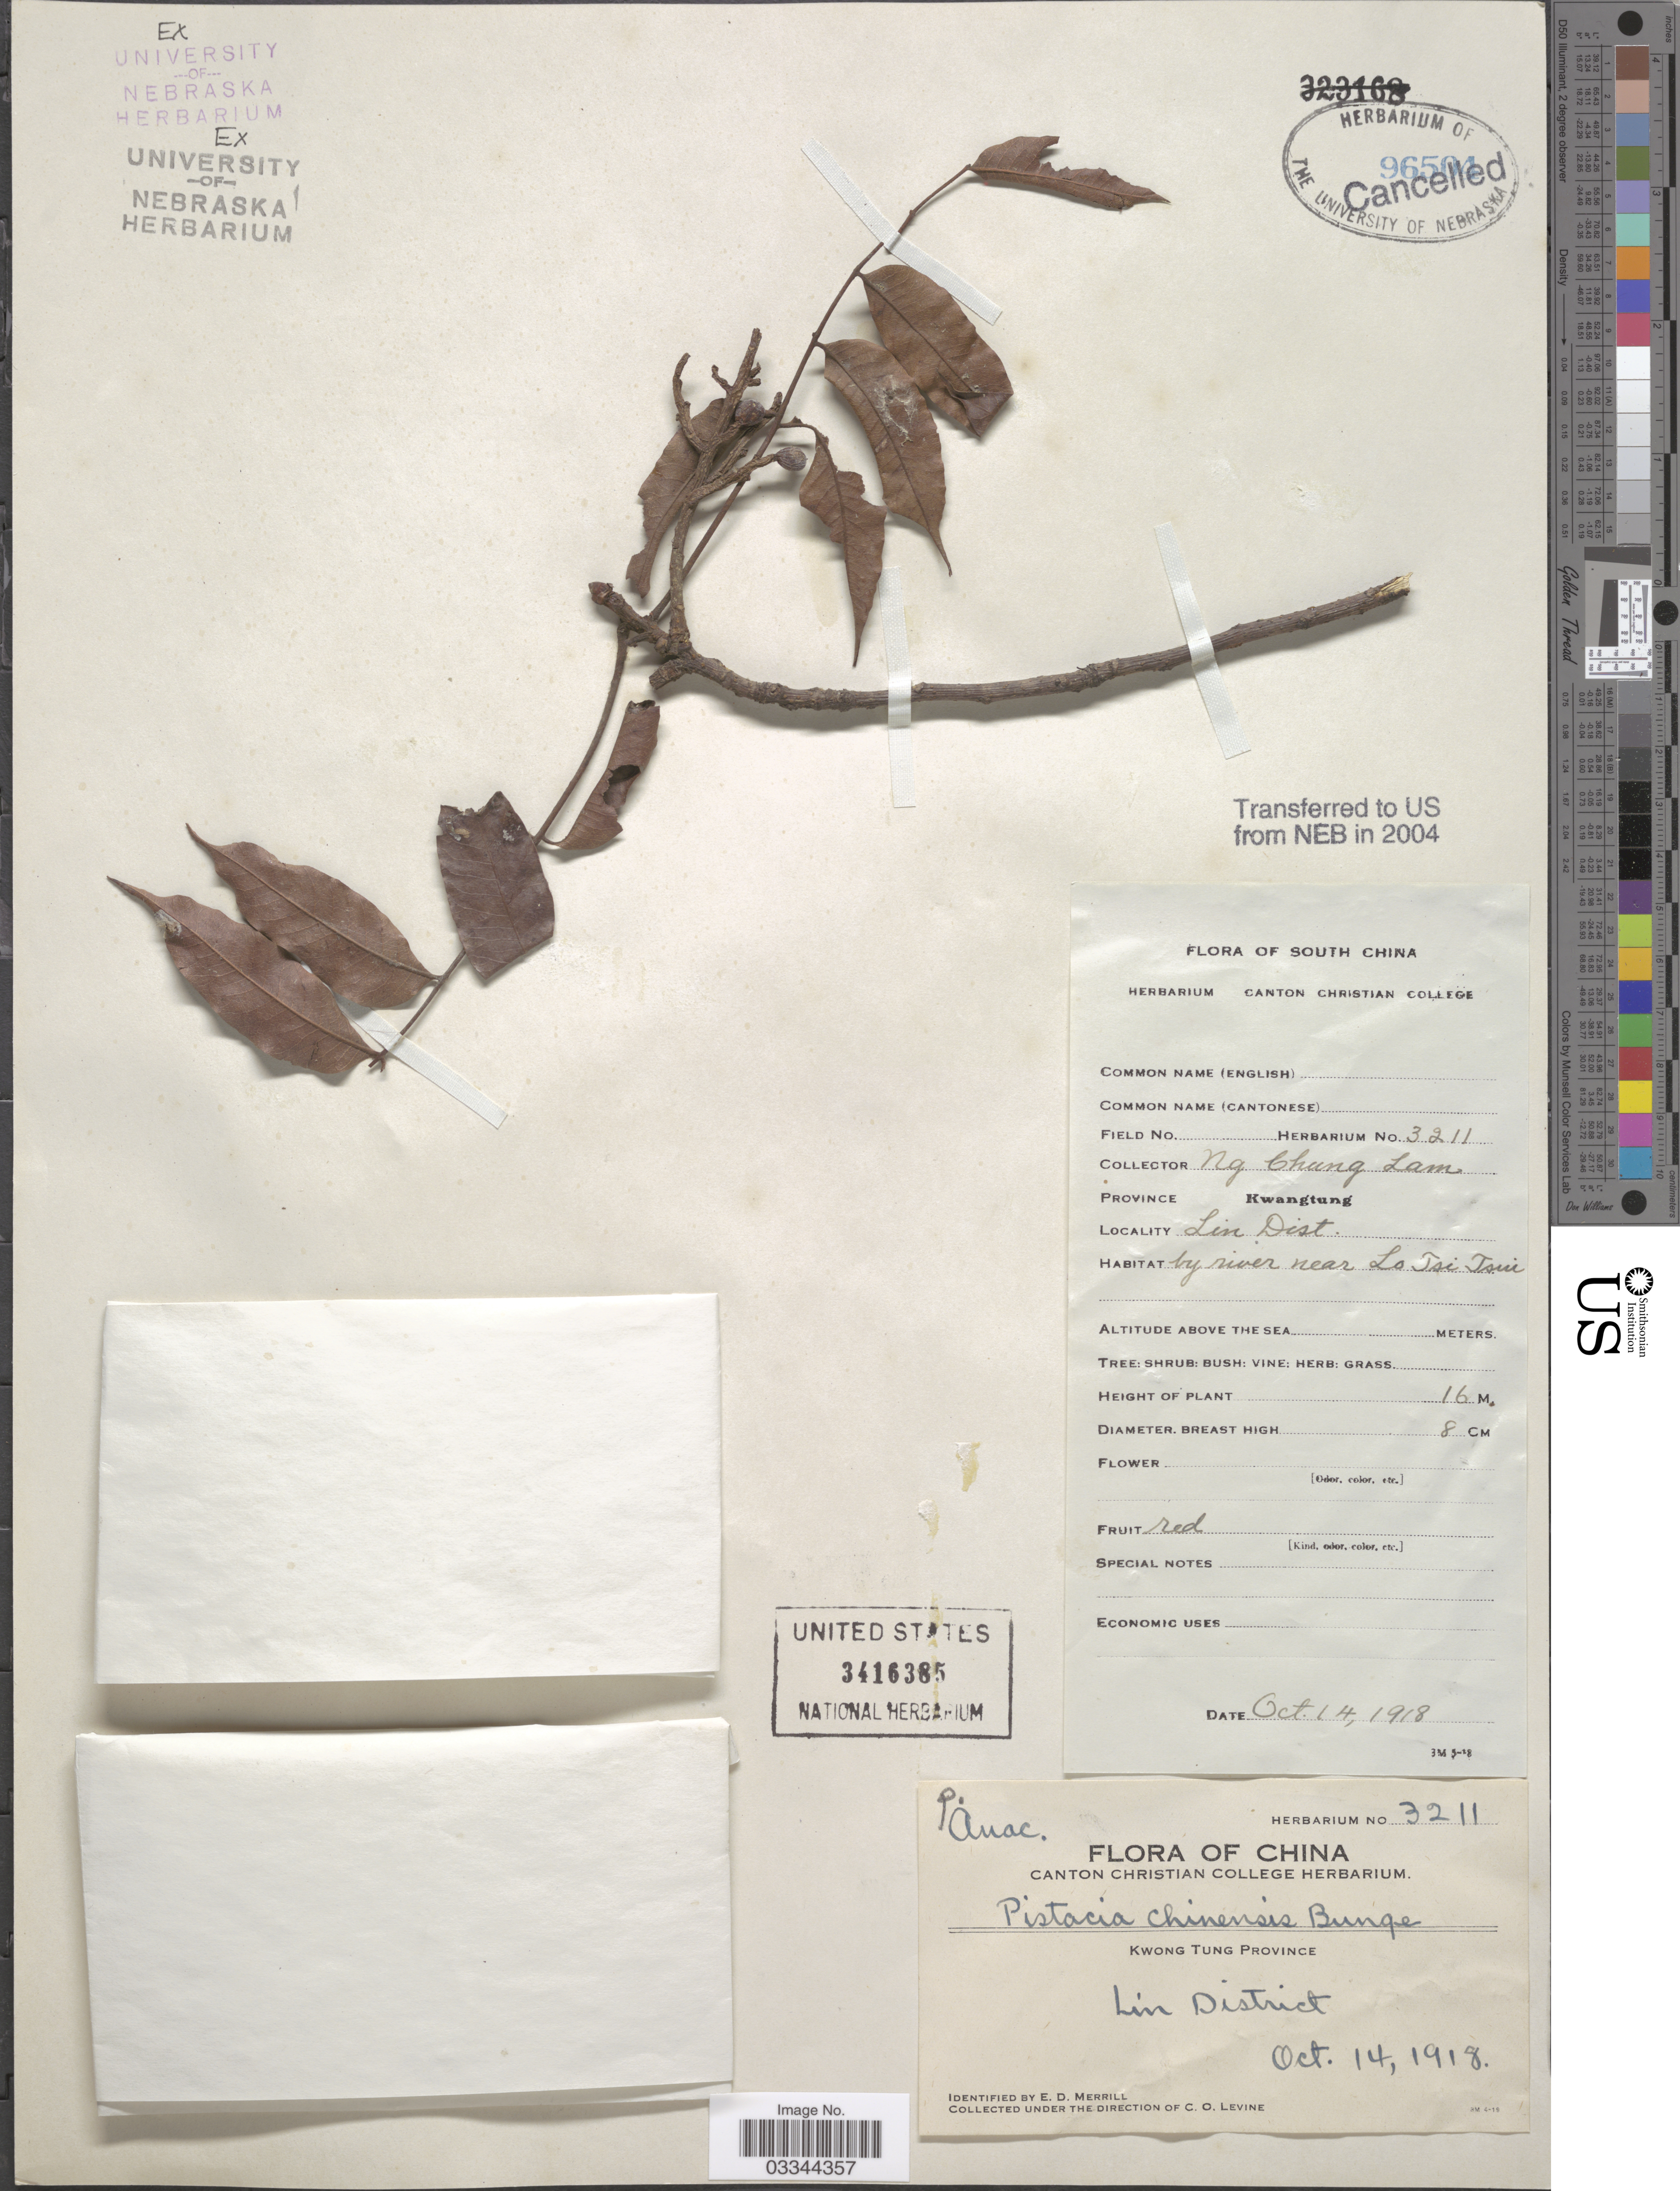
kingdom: Plantae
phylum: Tracheophyta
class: Magnoliopsida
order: Sapindales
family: Anacardiaceae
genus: Pistacia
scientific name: Pistacia chinensis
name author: Bunge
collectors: N. C. Lam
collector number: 3211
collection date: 1918-10-14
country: China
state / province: Guangdong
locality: Province Kwangtung. Lin District, by river near Lo Tsi Tsui.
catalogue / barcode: US 3416385